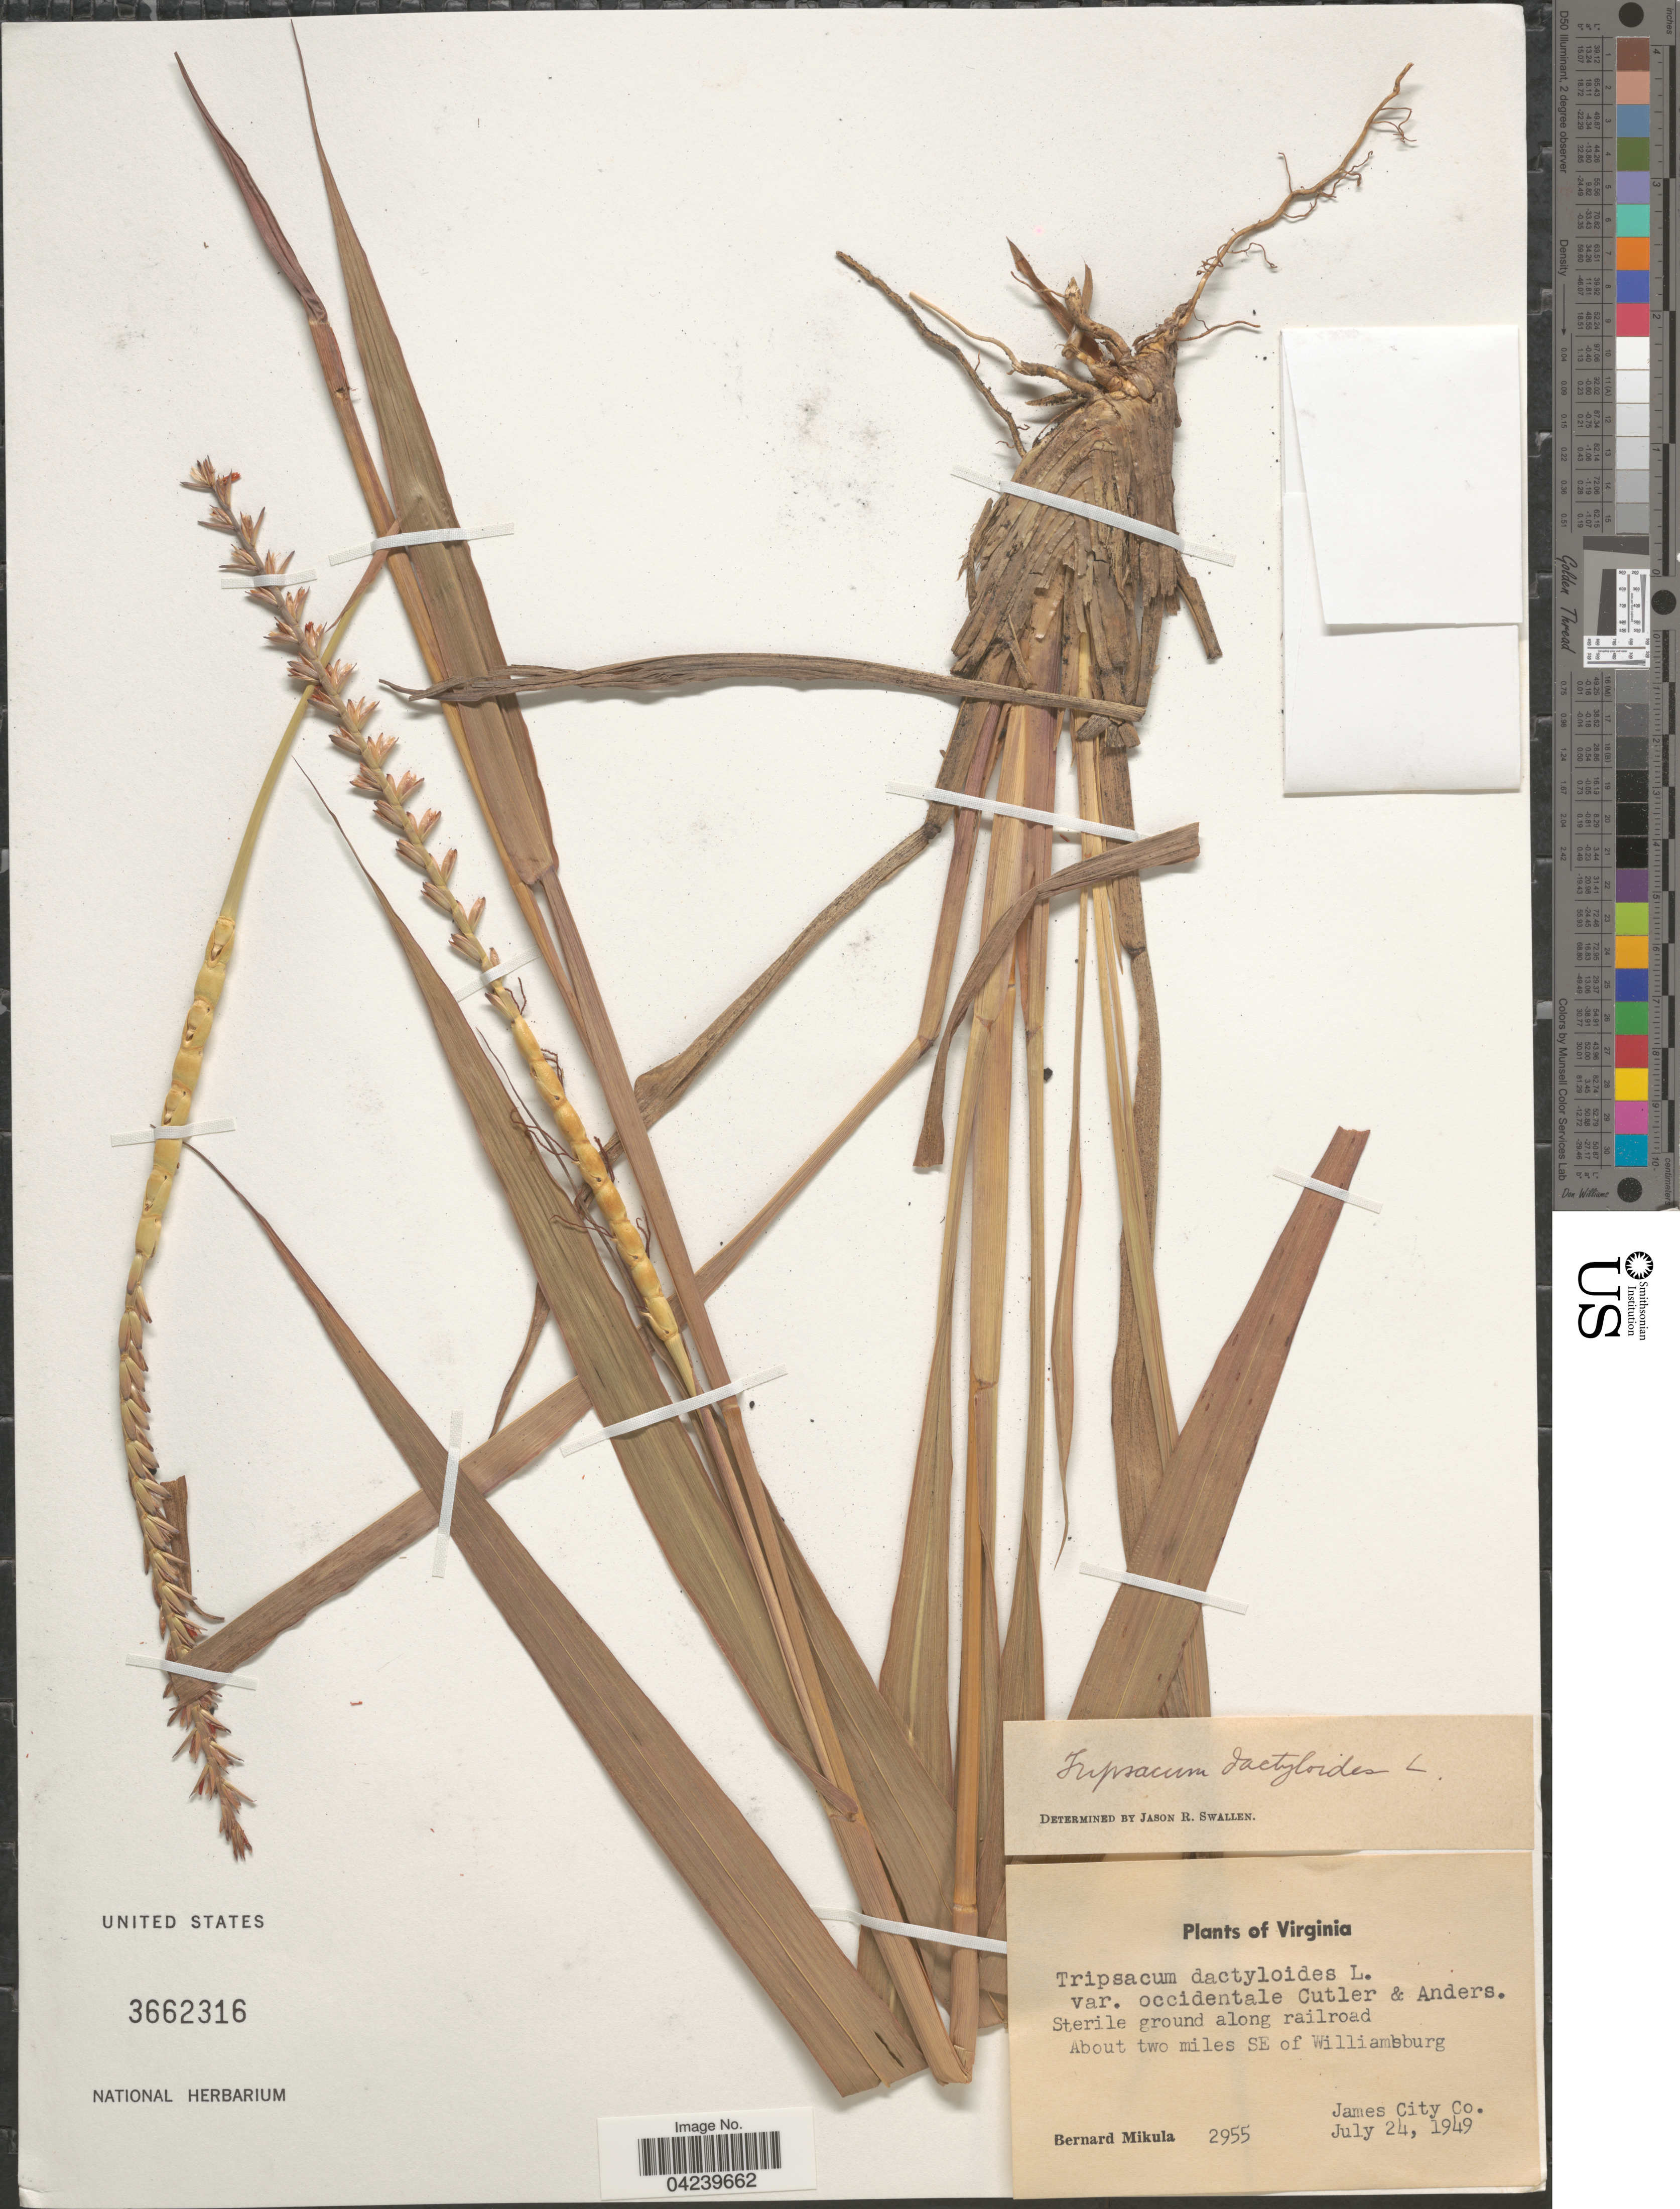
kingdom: Plantae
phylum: Tracheophyta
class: Liliopsida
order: Poales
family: Poaceae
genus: Tripsacum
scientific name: Tripsacum dactyloides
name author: (L.) L.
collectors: B. Mikula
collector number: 2955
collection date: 1949-07-24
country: United States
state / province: Virginia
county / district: James City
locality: About two miles SE of Williamsburg.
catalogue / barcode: US 3662316